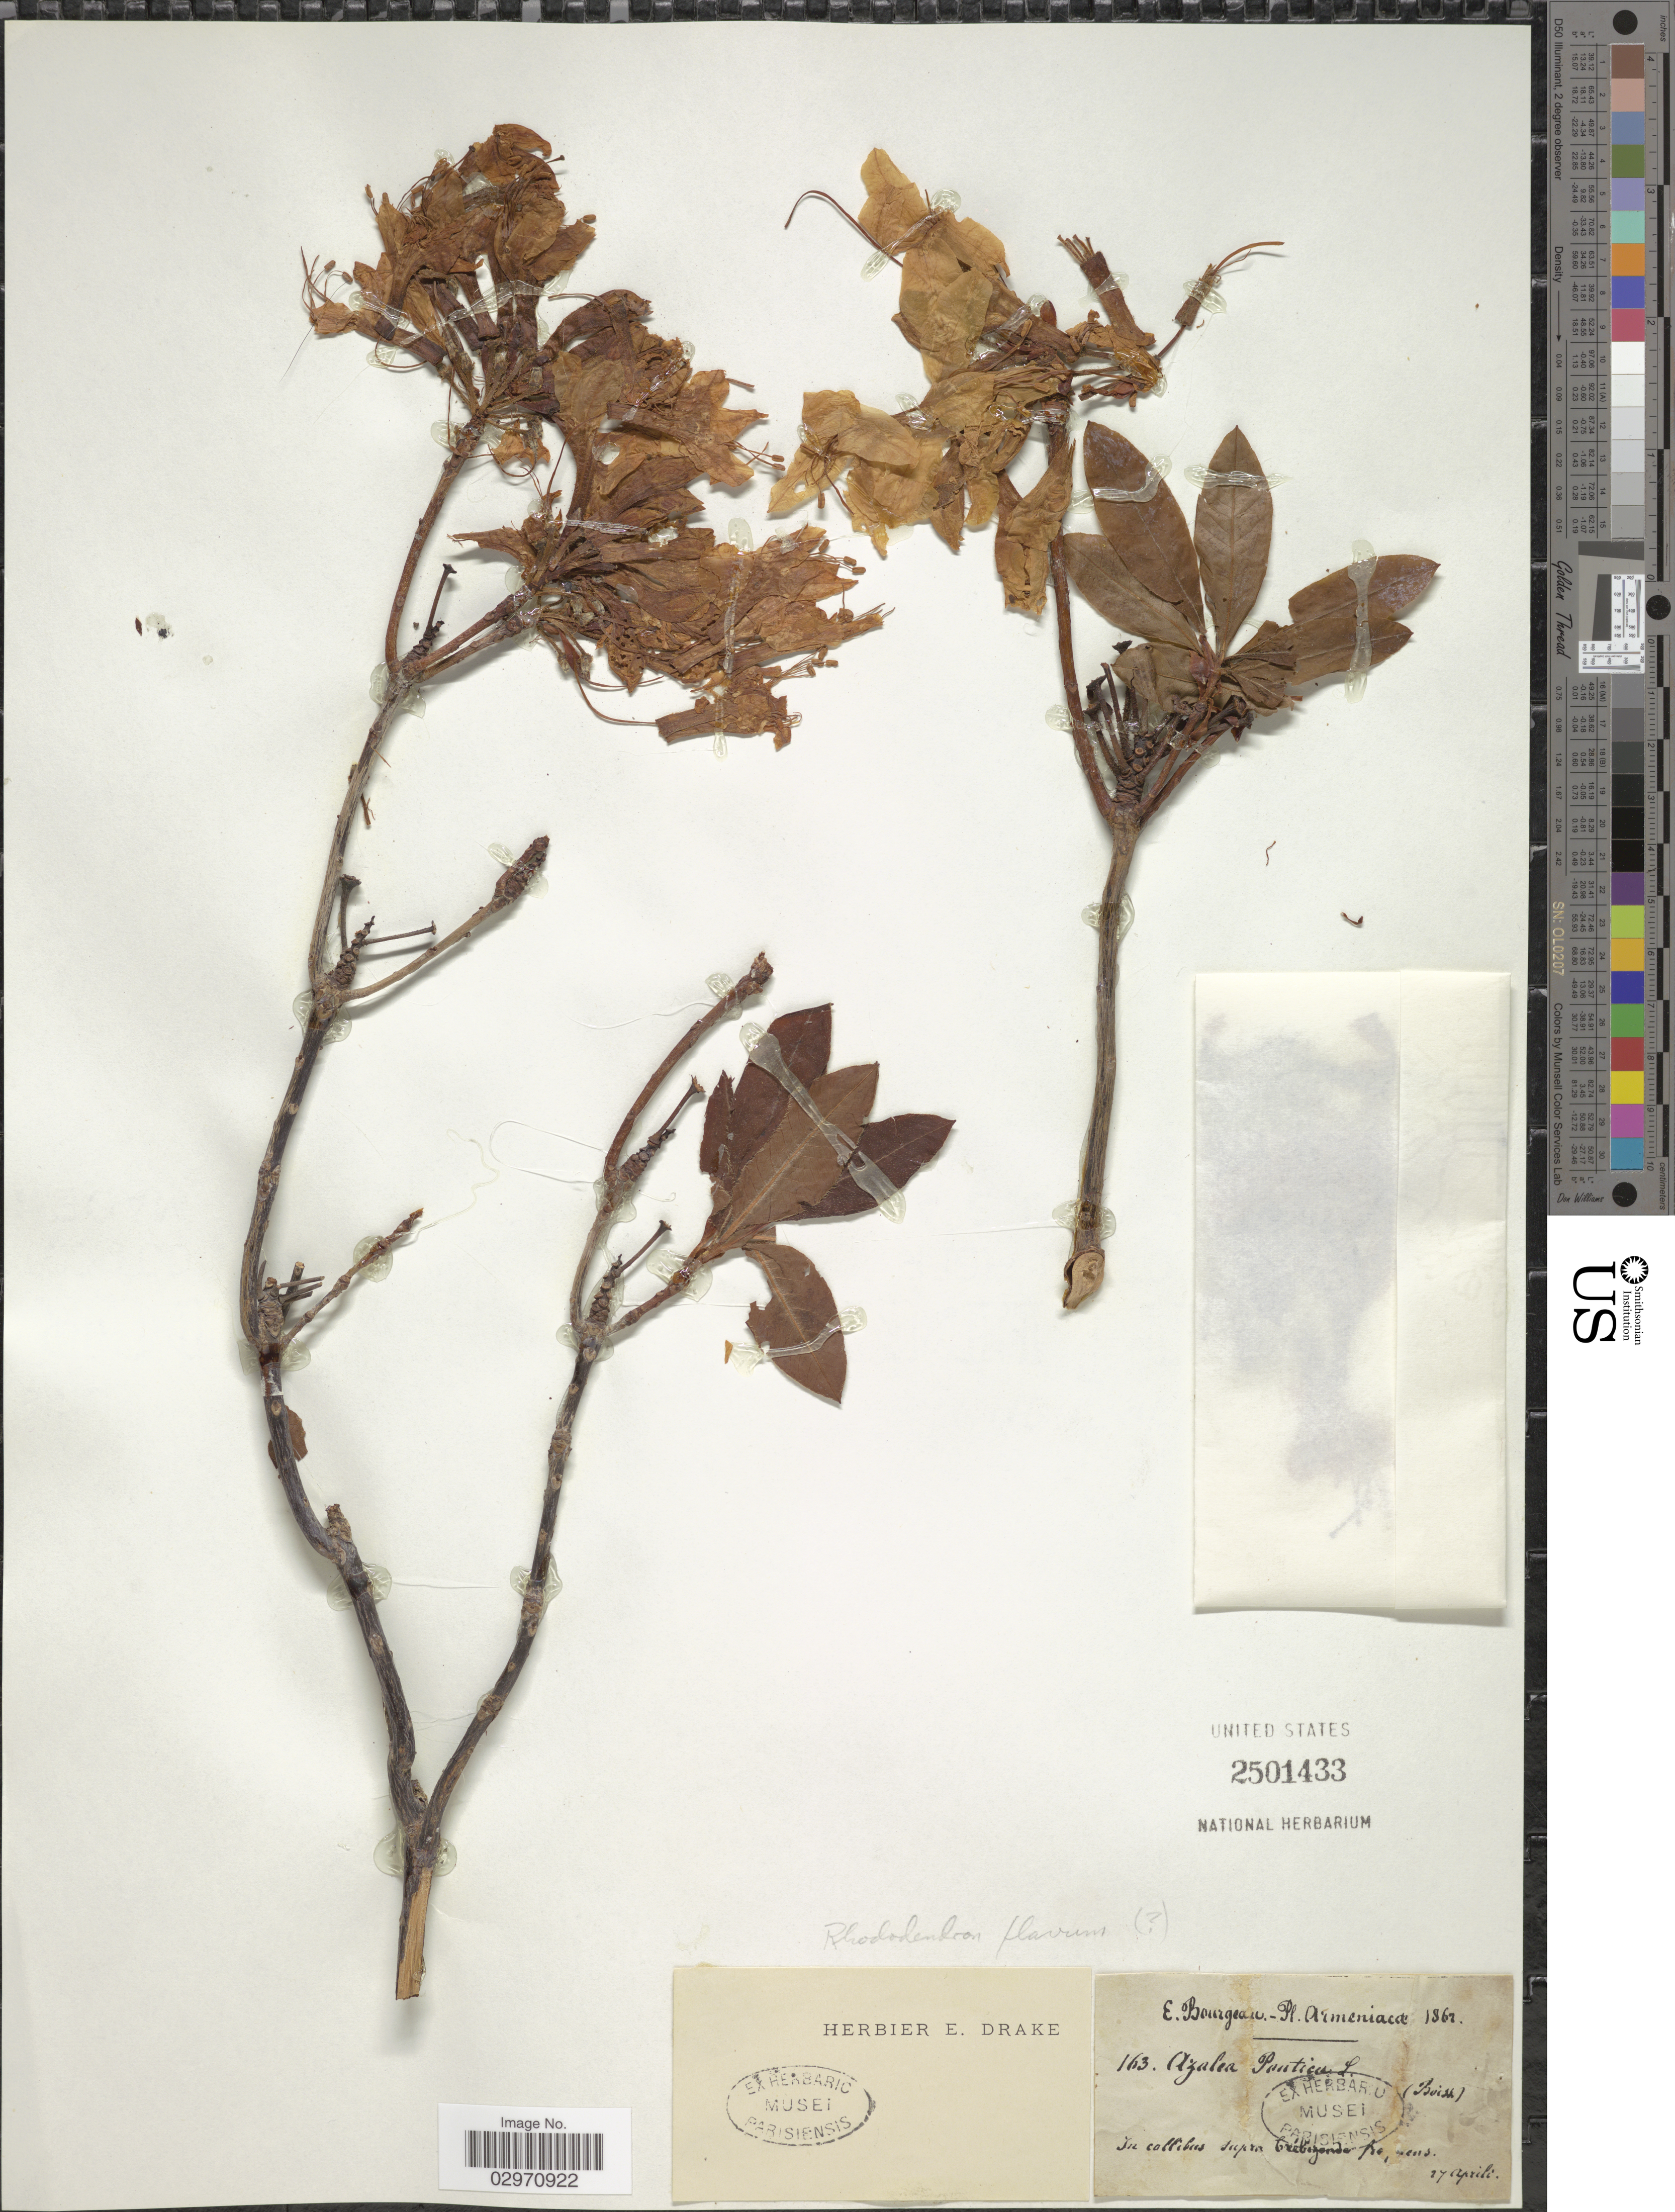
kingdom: Plantae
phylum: Tracheophyta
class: Magnoliopsida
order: Ericales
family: Ericaceae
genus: Rhododendron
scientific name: Rhododendron flavum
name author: (Hoffmanns.) G. Don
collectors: E. Bourgeau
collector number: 163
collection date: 1862-04-27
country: Armenia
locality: In collibus supra Crébizande frequens. Armeniacæ.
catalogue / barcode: US 2501433